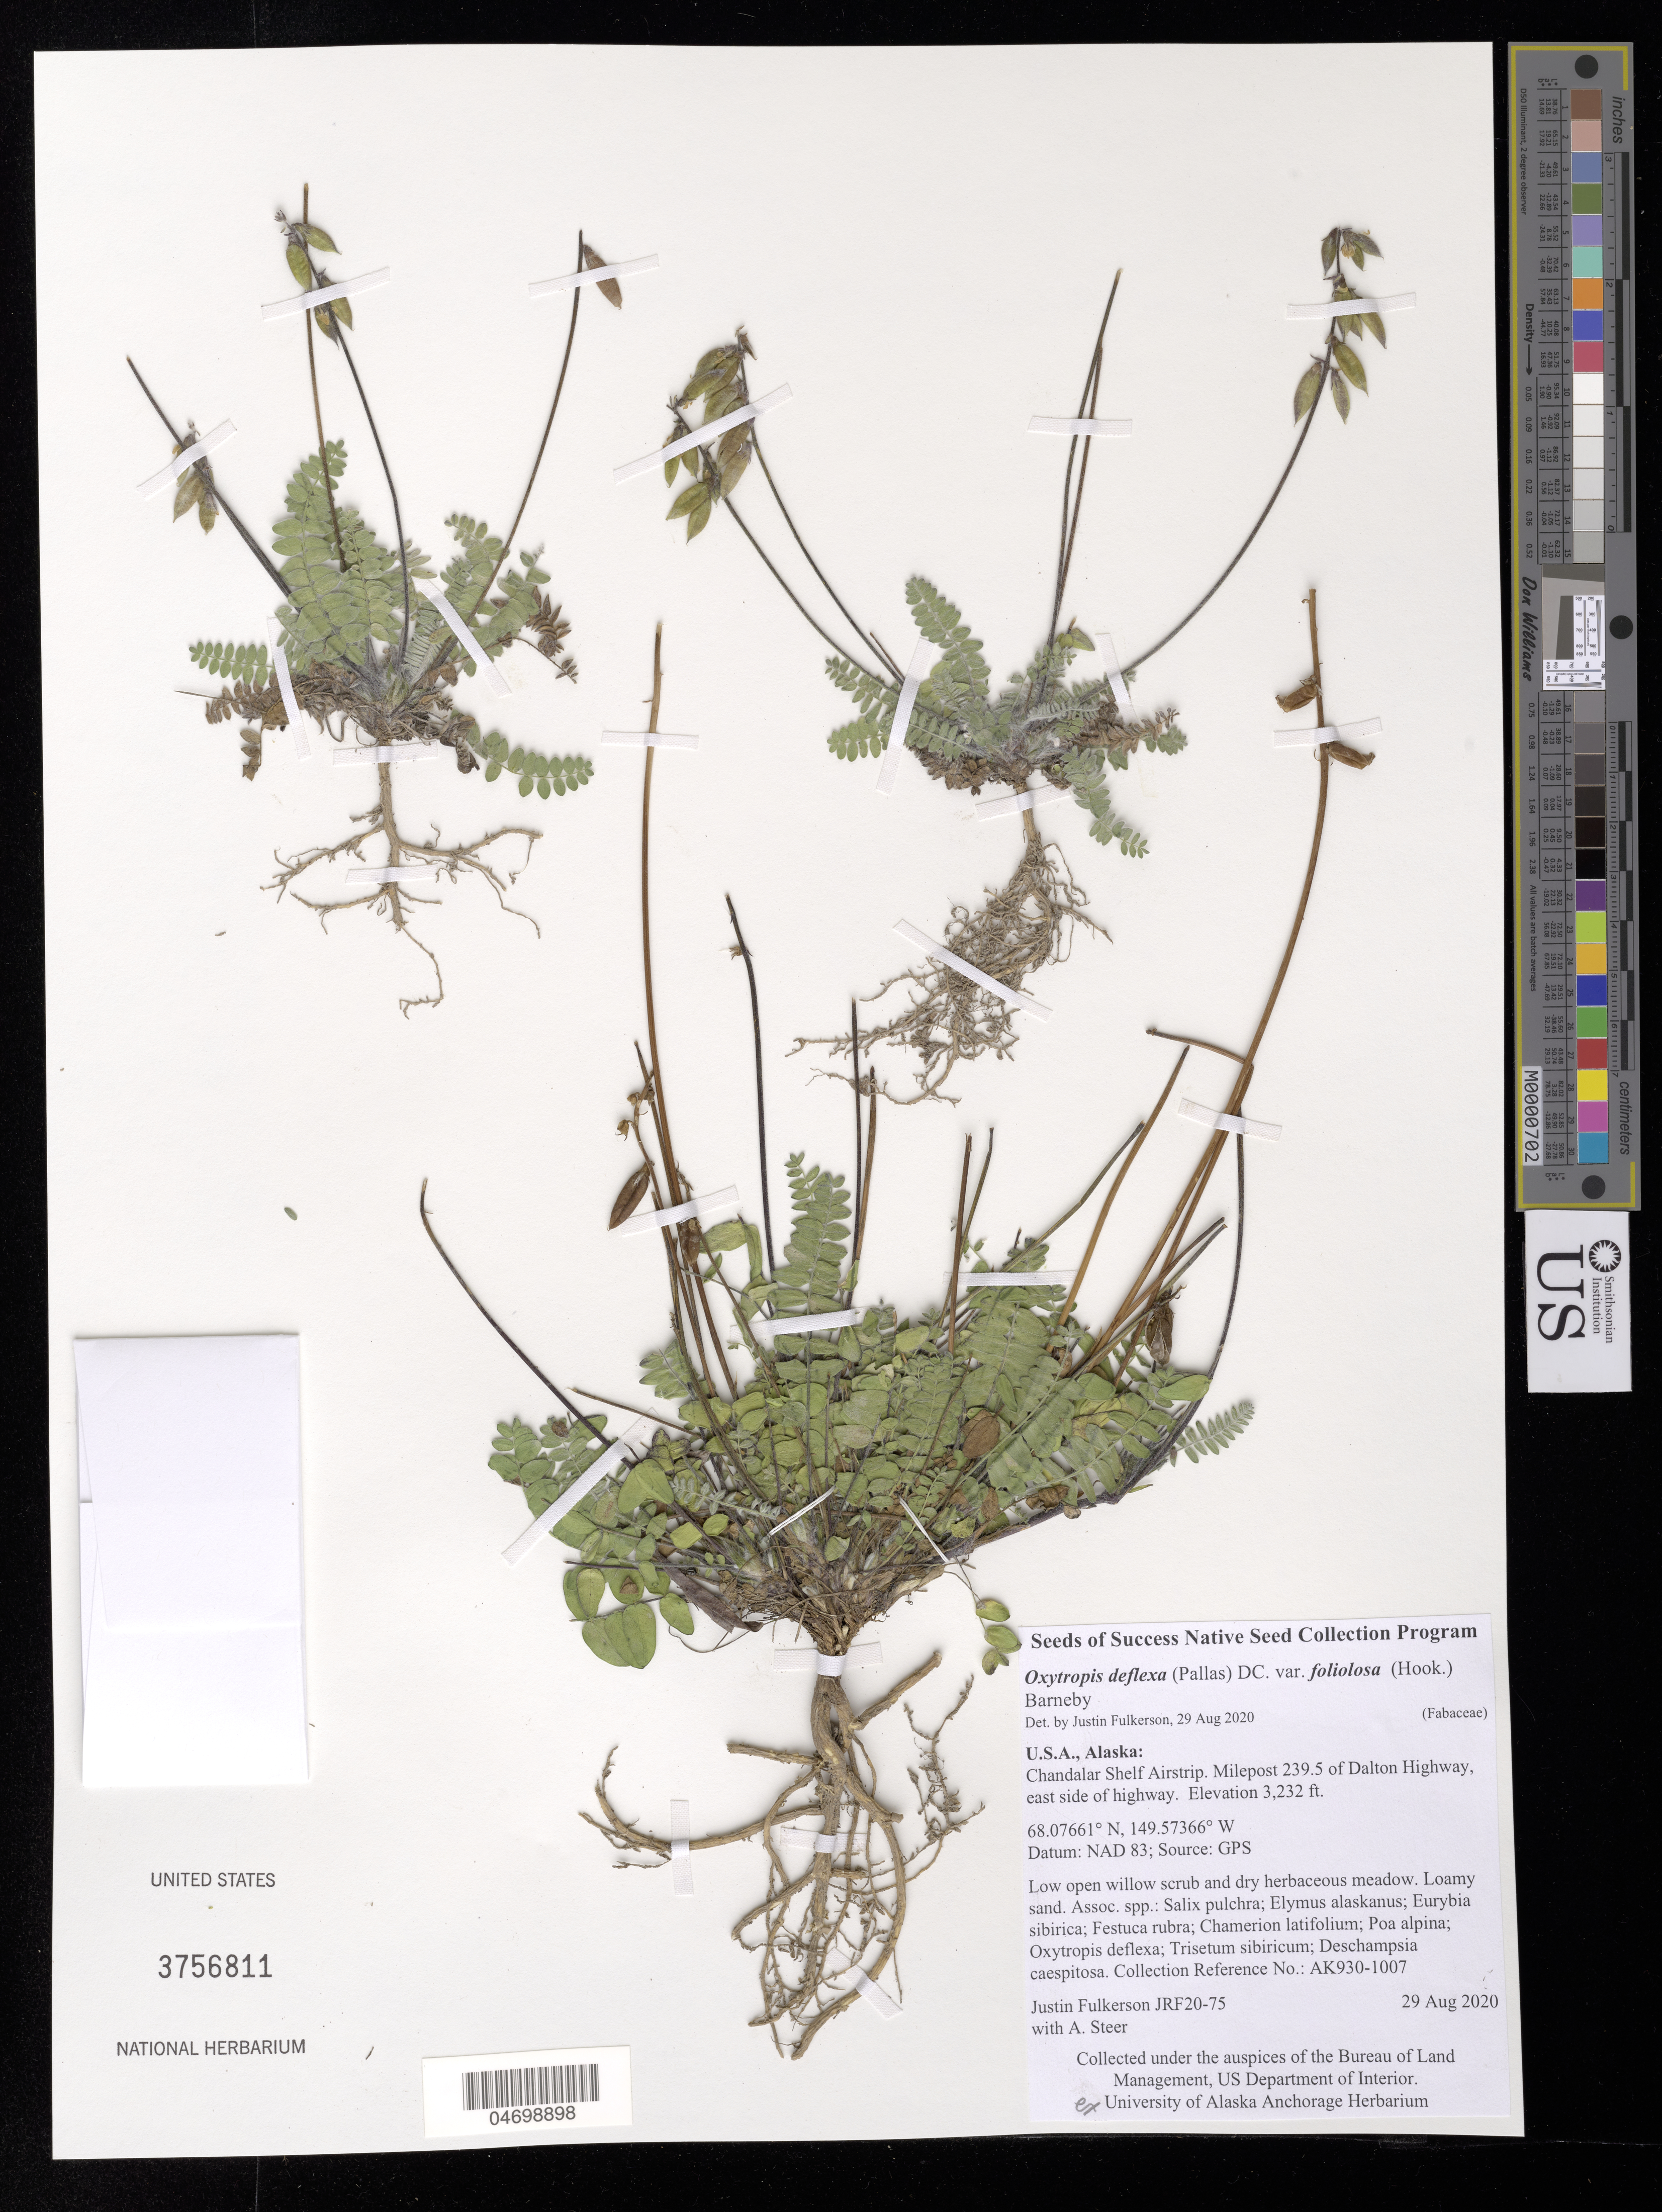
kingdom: Plantae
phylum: Tracheophyta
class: Magnoliopsida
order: Fabales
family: Fabaceae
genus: Oxytropis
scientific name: Oxytropis deflexa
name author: (Pall.) DC.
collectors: J. Fulkerson & A. Steer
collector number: AK930-1007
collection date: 2020-08-29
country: United States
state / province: Alaska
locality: Chandalar Shelf Airstrip. Milepost 239.5 of Dalton Hwy, east side of Hwy.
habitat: Low open willow scrub and dry herbaceous meadow. Loamy sand. With Elymus alaskanus, Festuca pulchra, Poa alpina, etc.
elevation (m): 985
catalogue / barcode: US 3756811